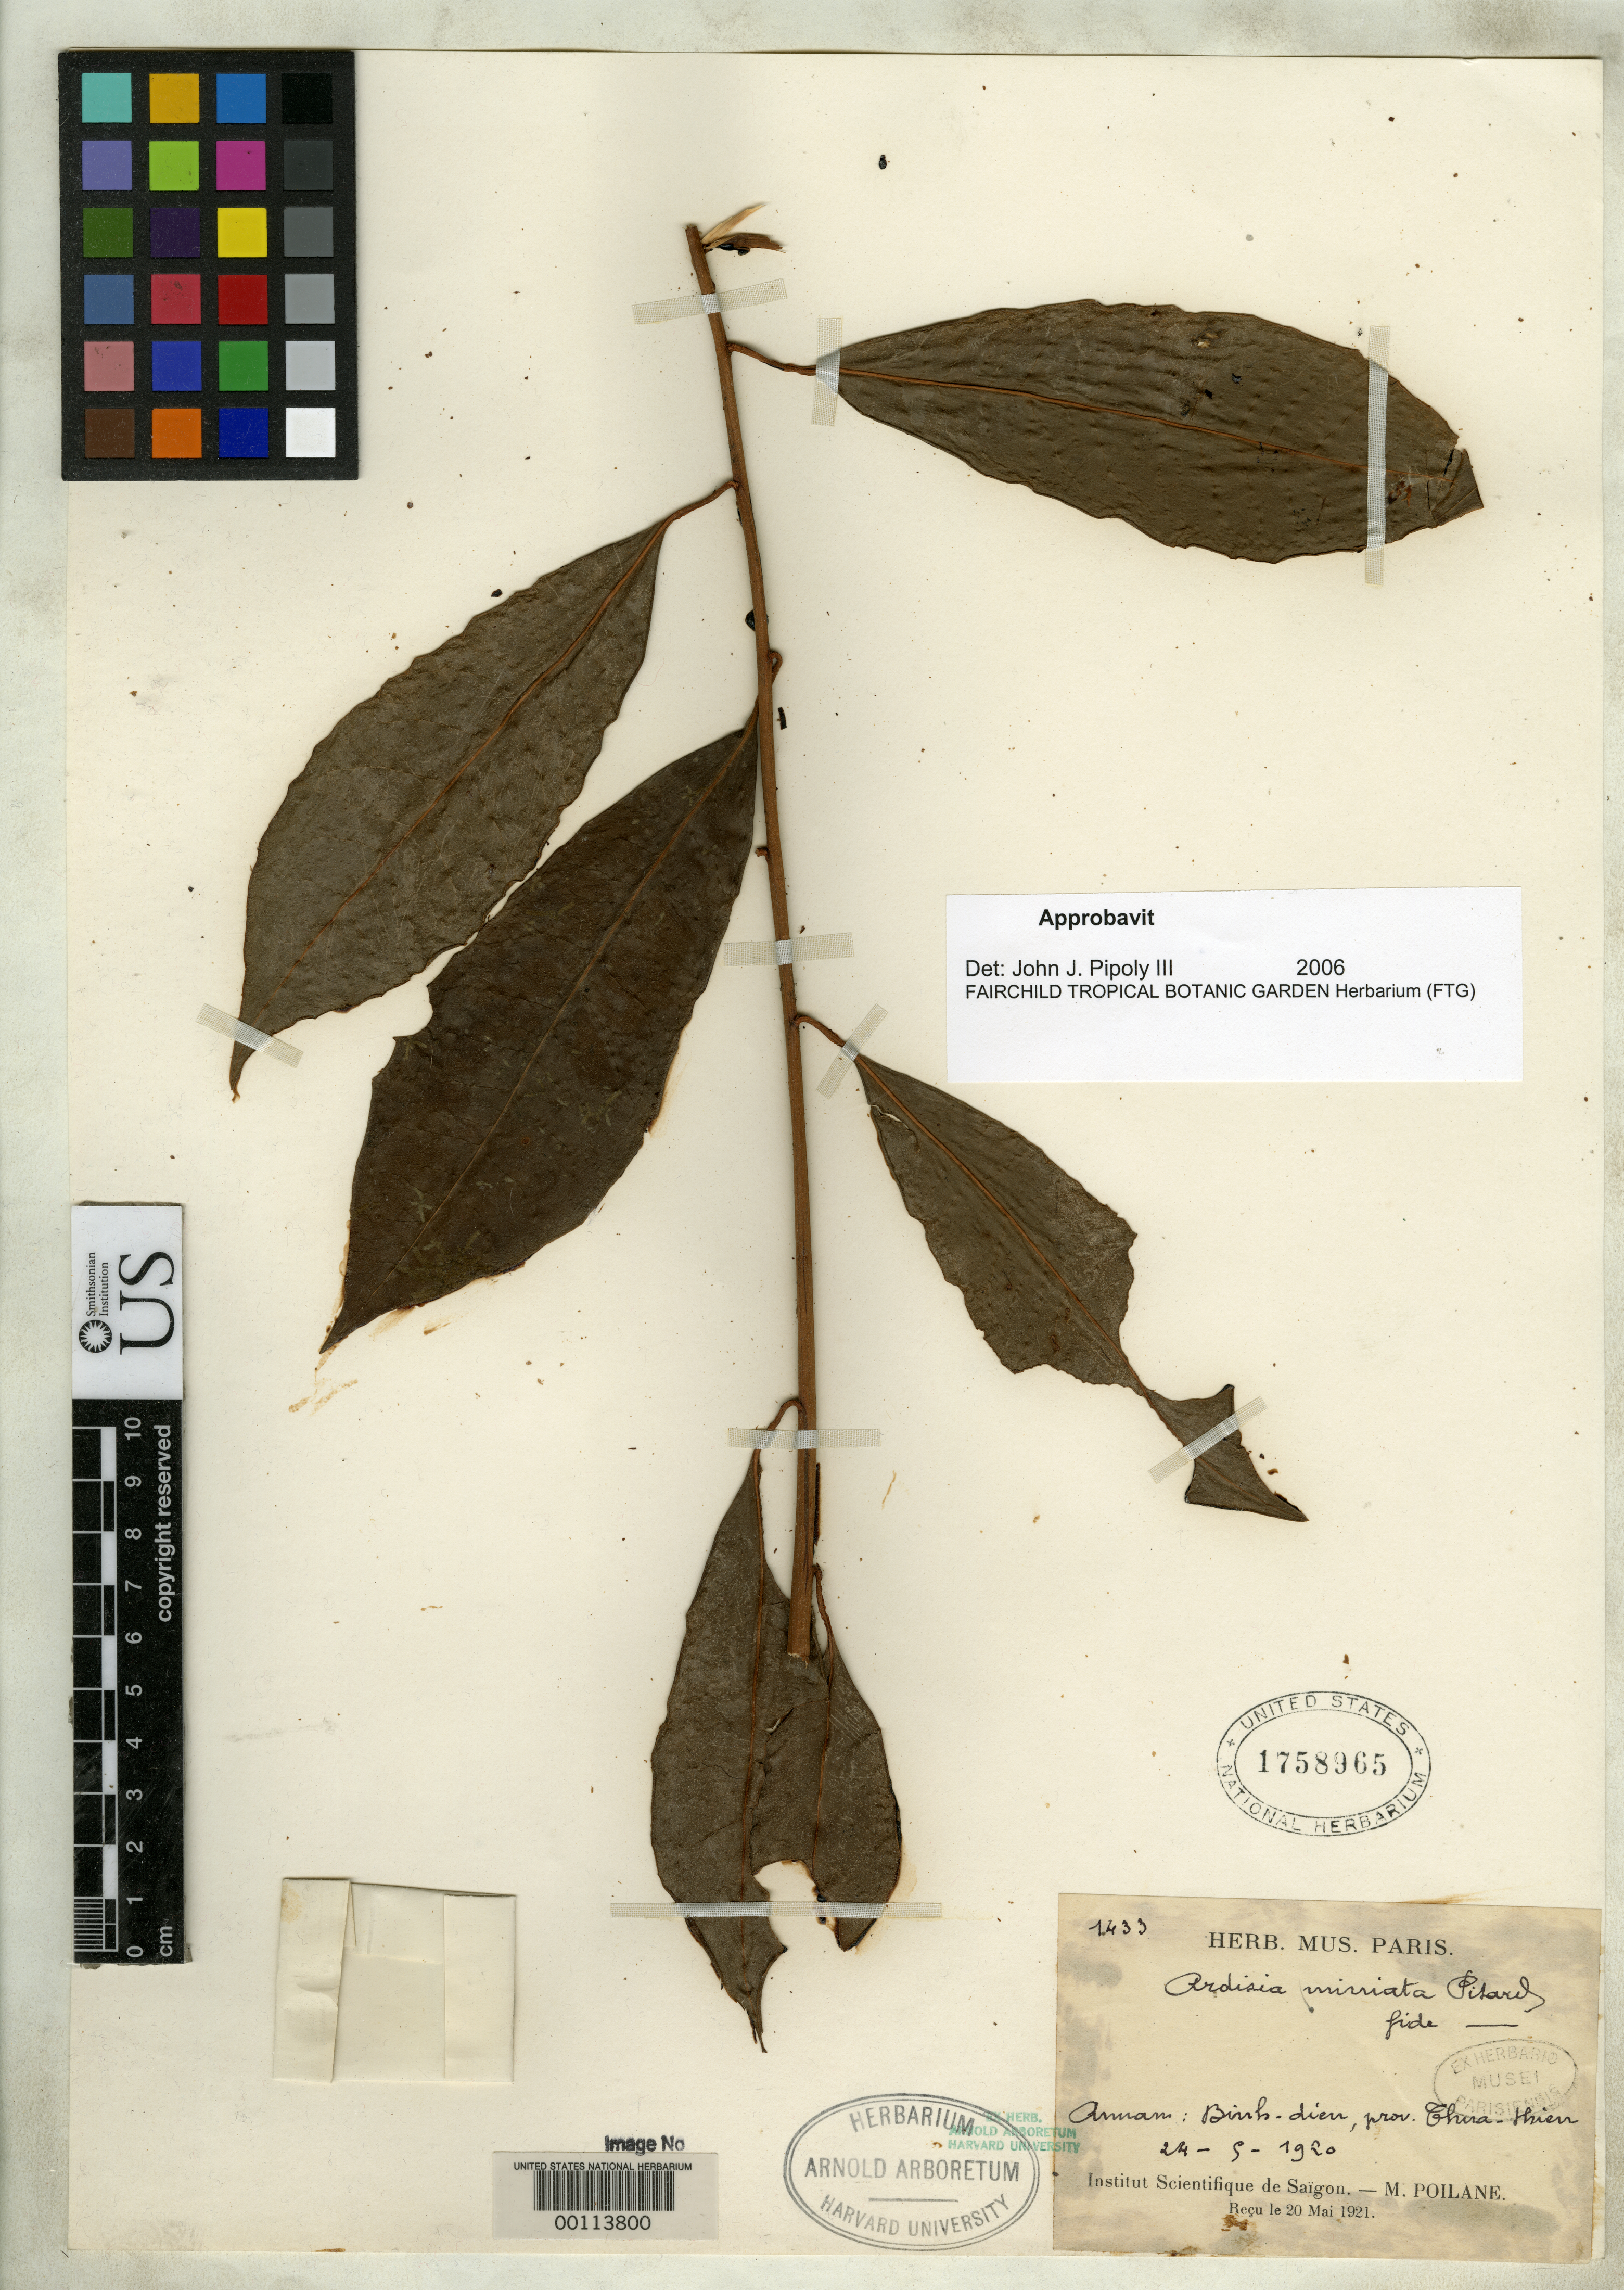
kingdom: Plantae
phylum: Tracheophyta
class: Magnoliopsida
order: Ericales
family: Primulaceae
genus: Ardisia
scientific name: Ardisia miniata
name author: Pit. in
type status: Type Collection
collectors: M. Poilane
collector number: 1433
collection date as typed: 24 May 1920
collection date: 1920-05-24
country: Vietnam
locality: Thua-thien, Binh-dien.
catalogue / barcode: US 1758965